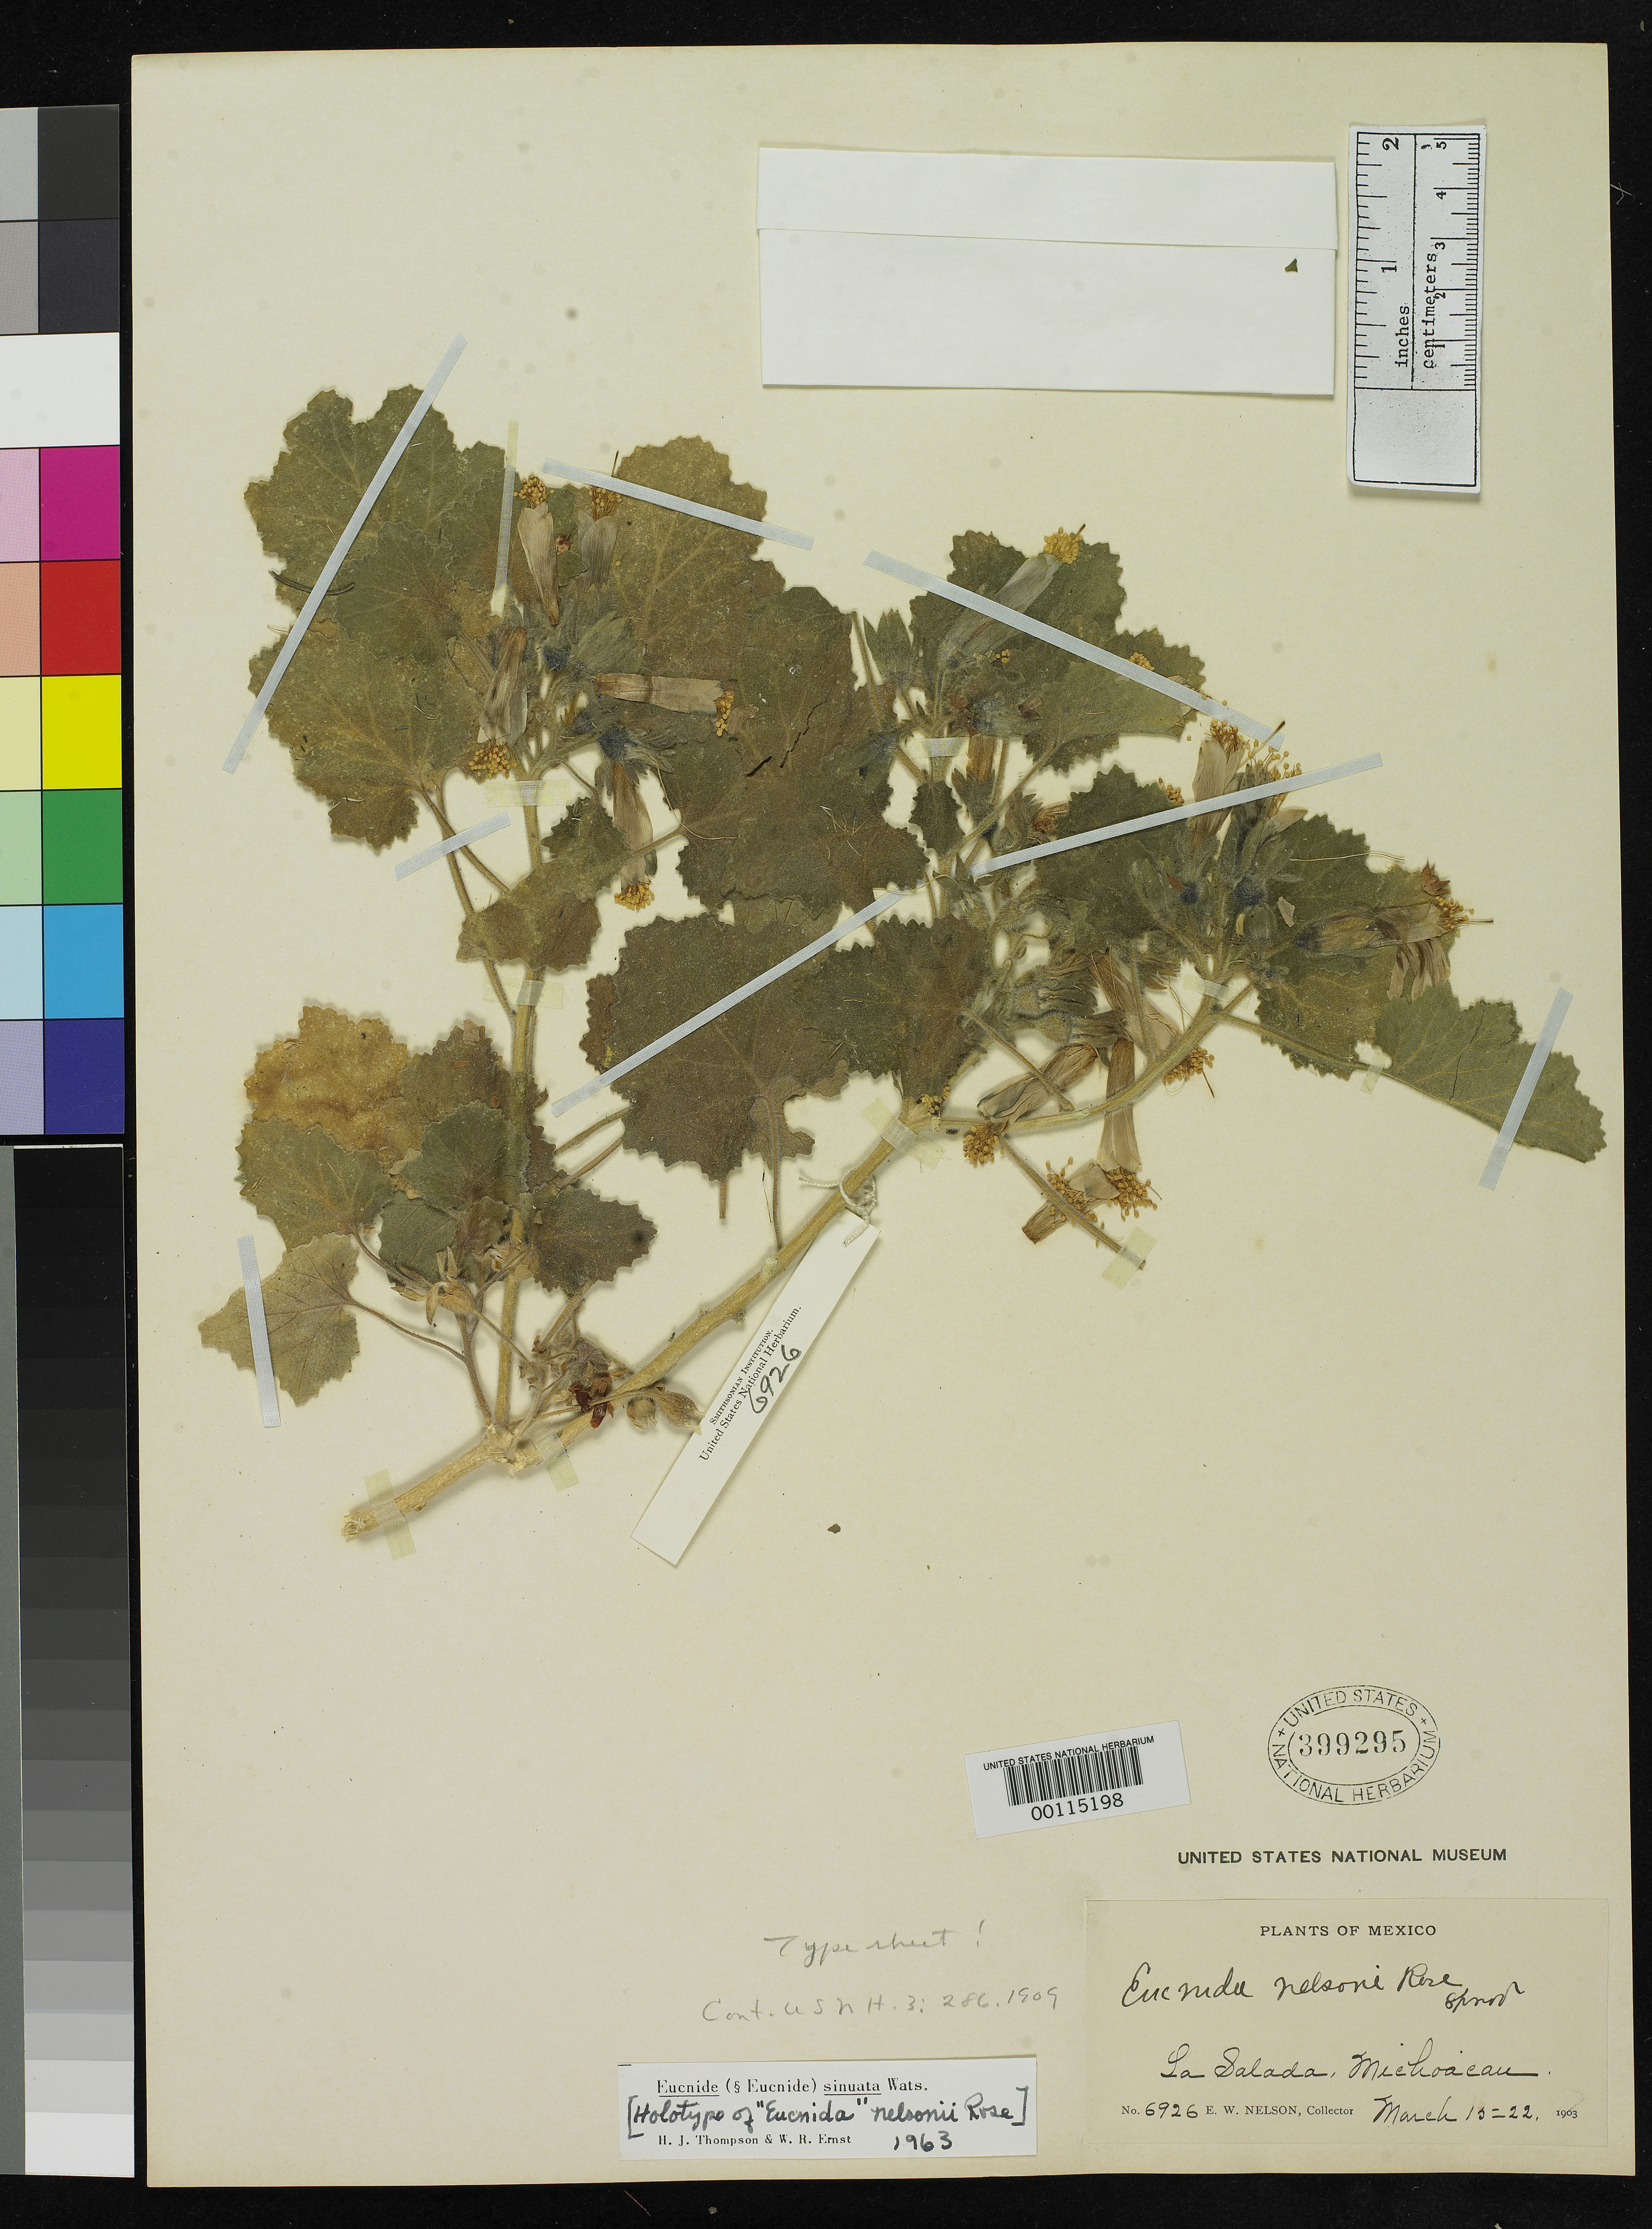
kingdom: Plantae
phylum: Tracheophyta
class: Magnoliopsida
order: Cornales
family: Loasaceae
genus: Eucnide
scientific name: Eucnide nelsoni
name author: Rose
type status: Holotype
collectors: E. W. Nelson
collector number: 6926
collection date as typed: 15 Mar 1903 to 22 Mar 1903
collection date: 1903-03-15/1903-03-22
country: Mexico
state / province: Michoacán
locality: La Salada.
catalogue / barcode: US 399295